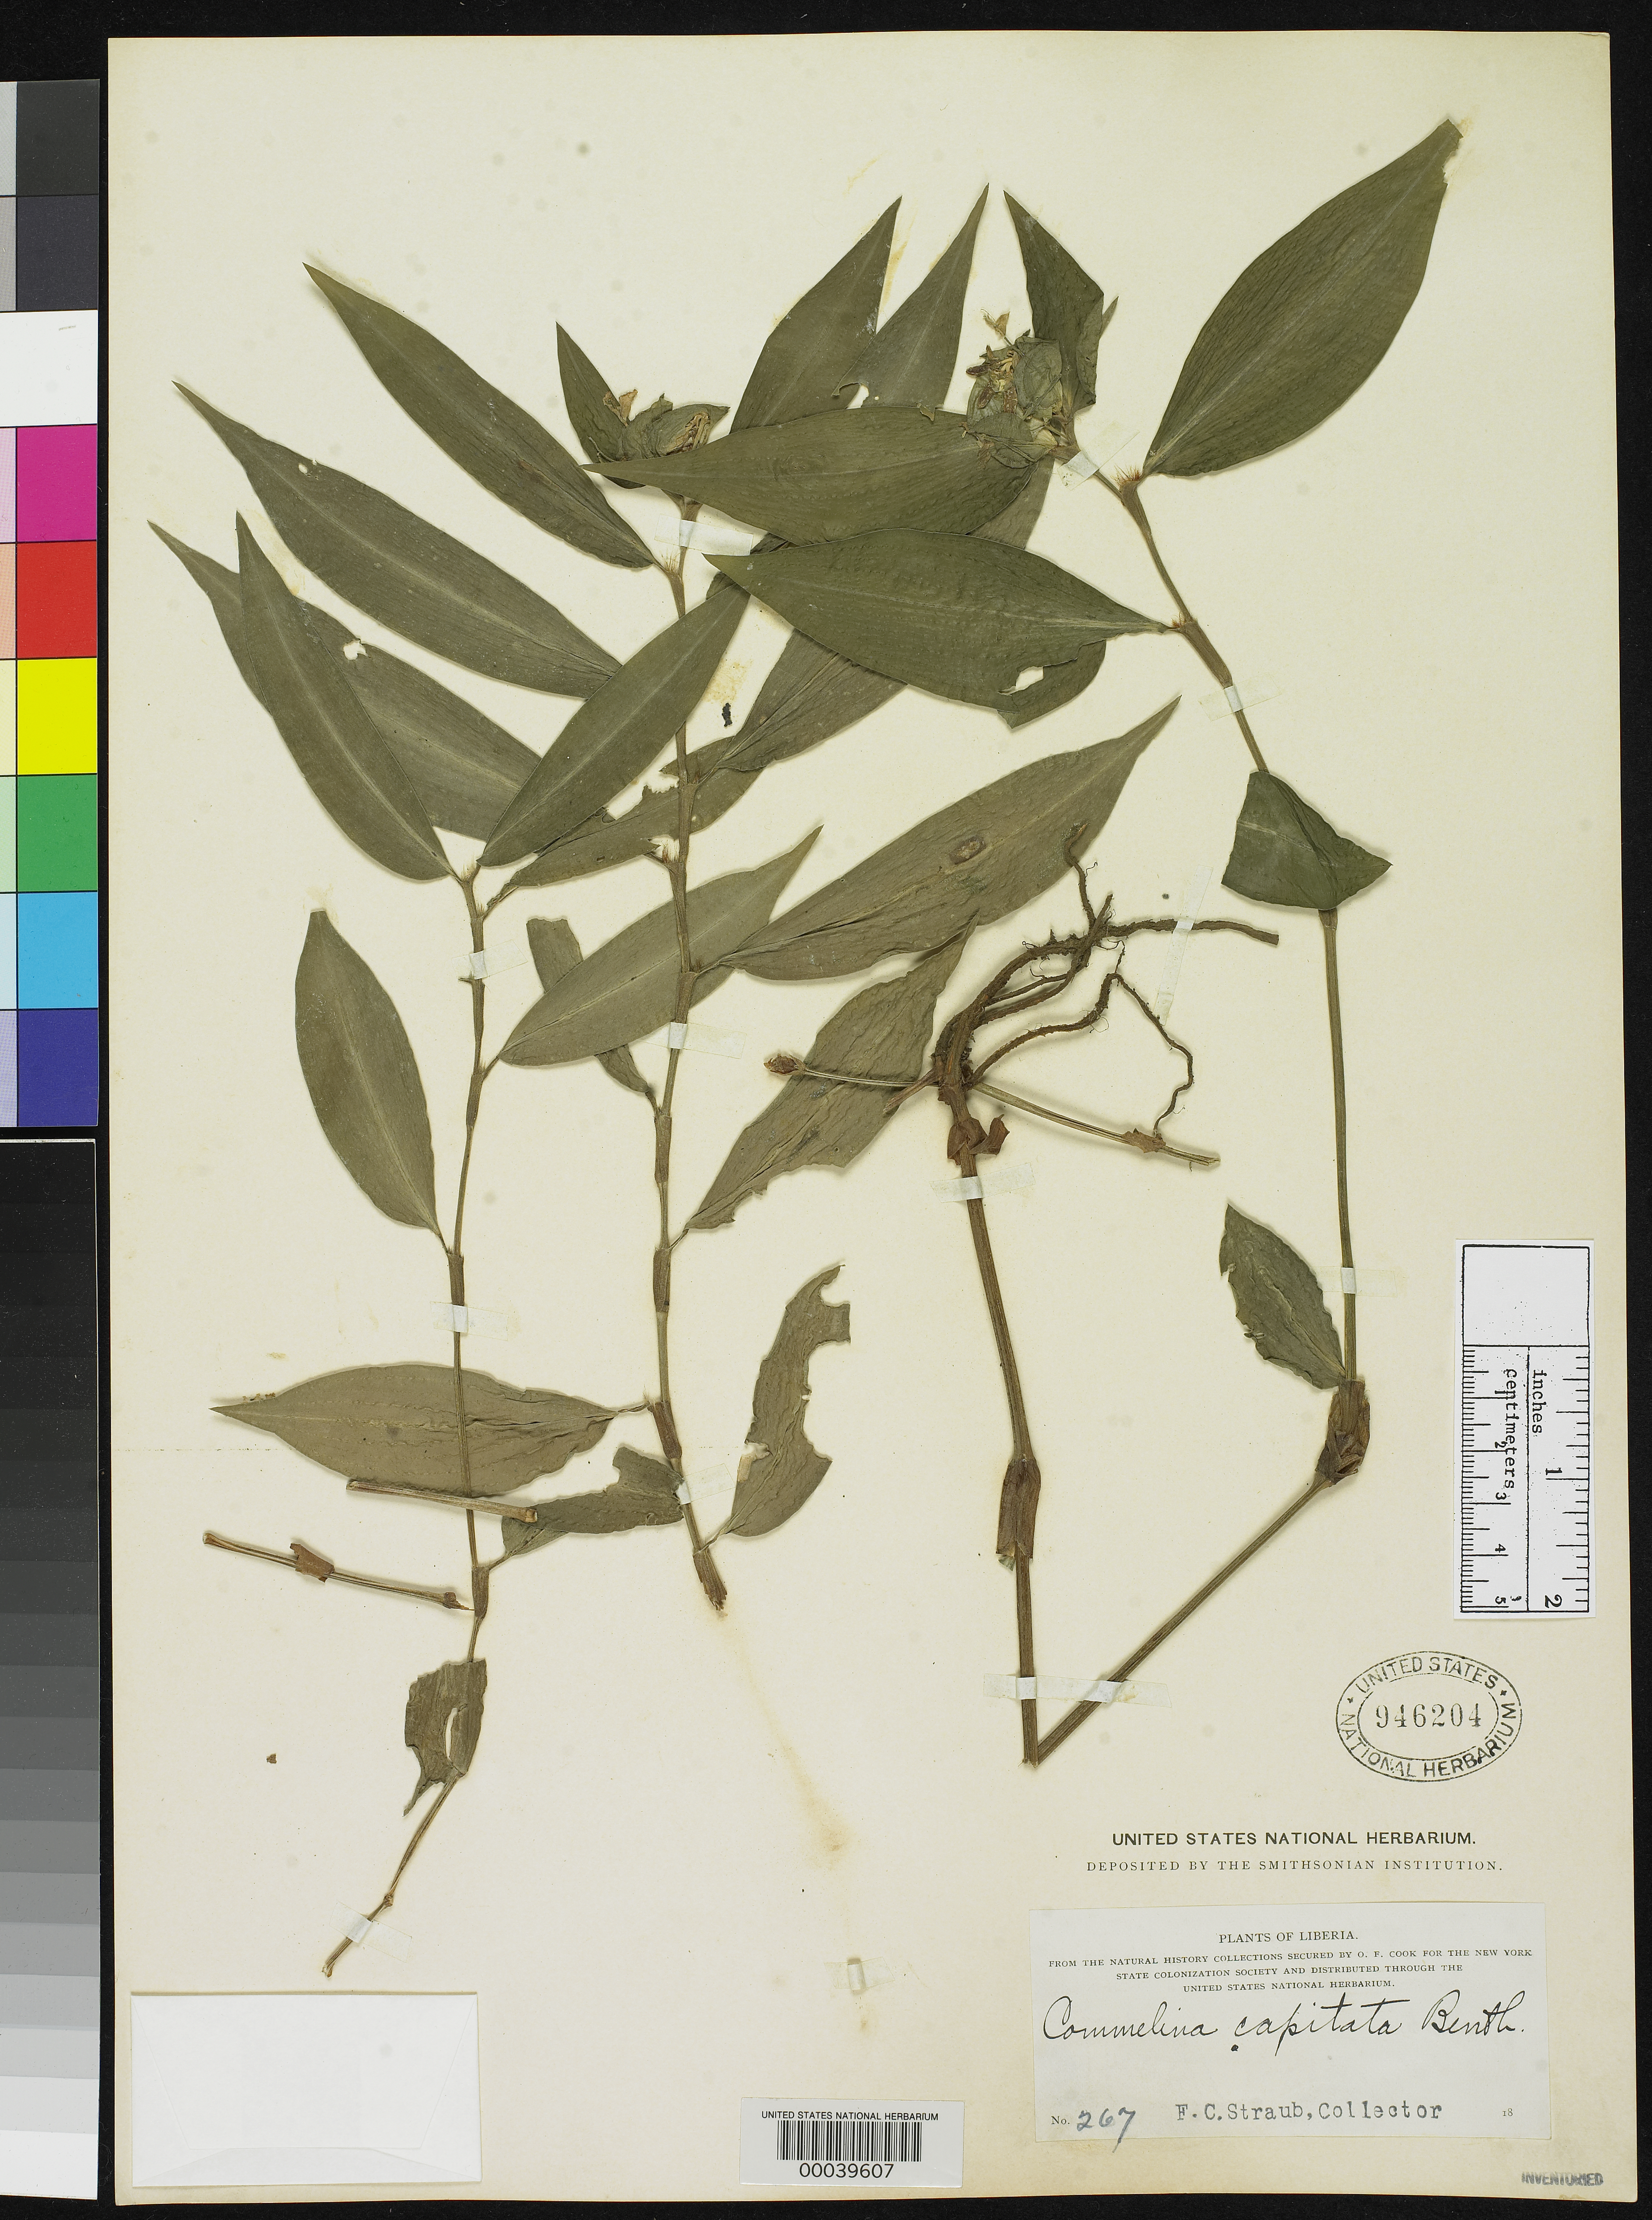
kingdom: Plantae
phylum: Tracheophyta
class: Liliopsida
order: Commelinales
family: Commelinaceae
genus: Commelina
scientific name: Commelina capitata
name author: Benth.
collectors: F. Straub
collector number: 267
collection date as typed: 18--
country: Liberia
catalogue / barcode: US 946204